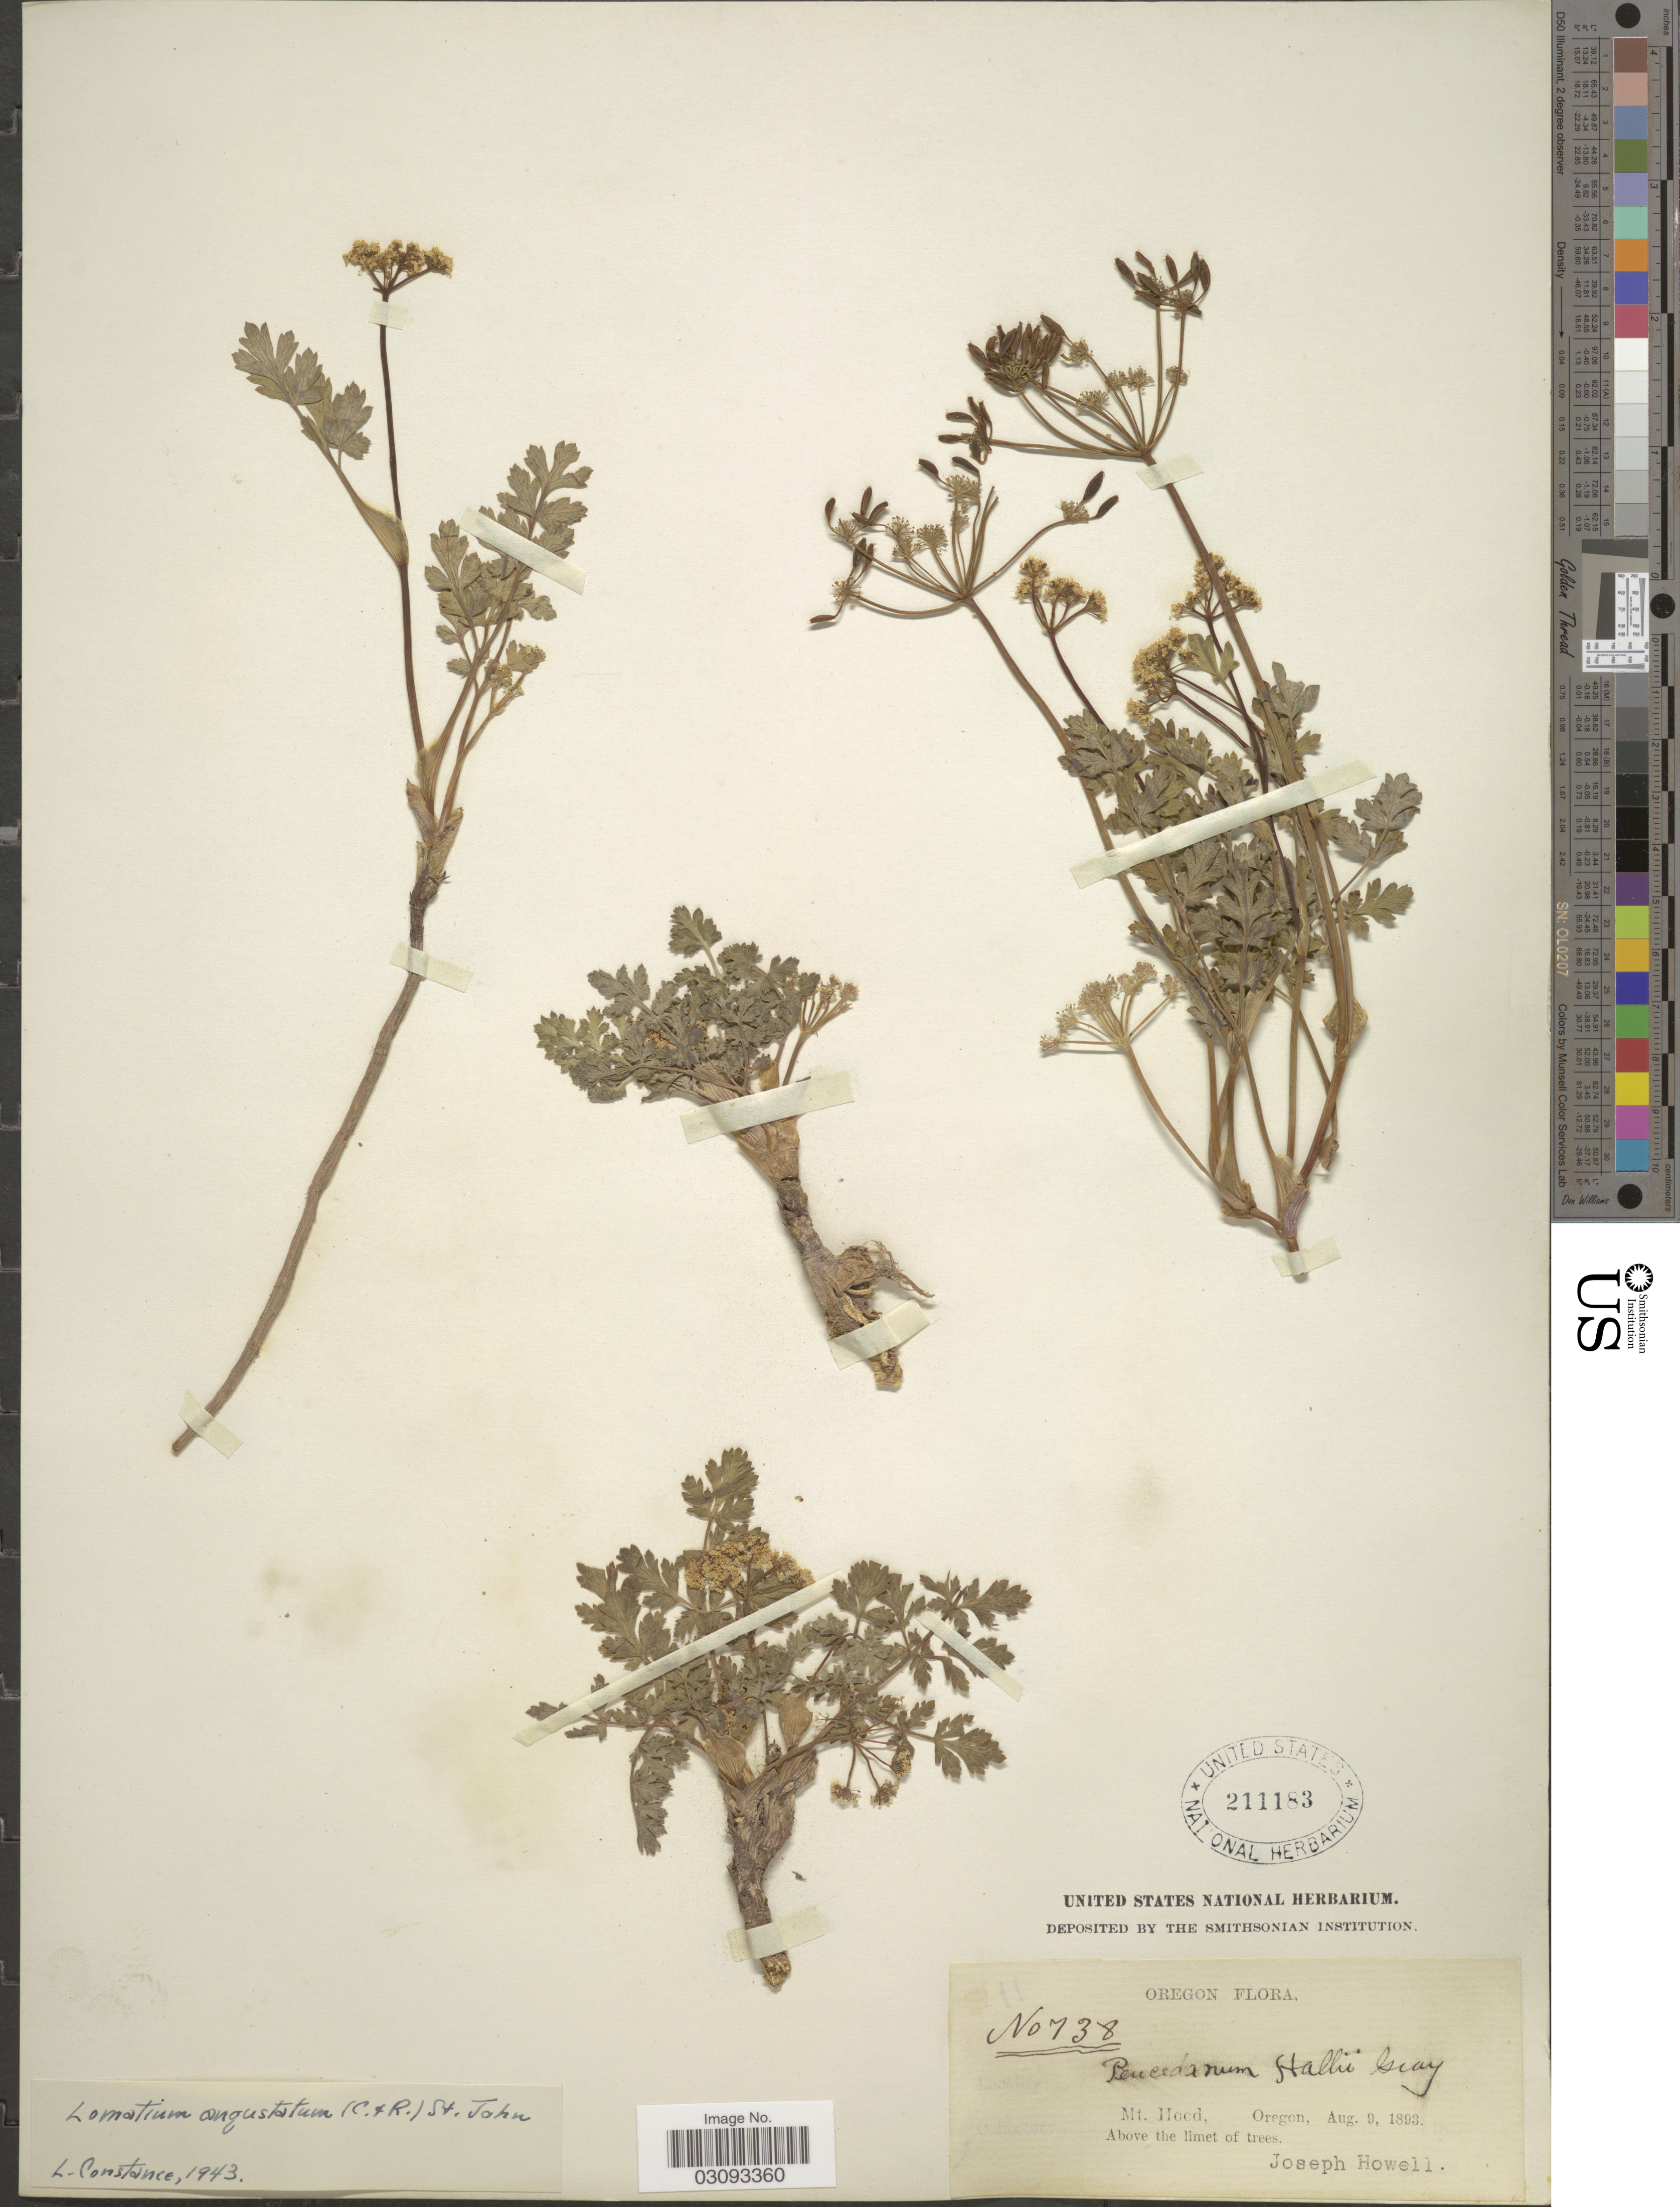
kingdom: Plantae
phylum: Tracheophyta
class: Magnoliopsida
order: Apiales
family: Apiaceae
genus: Lomatium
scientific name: Lomatium angustatum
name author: (J.M. Coult. & Rose) H. St. John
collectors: J. Howell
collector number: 738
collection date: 1893-08-09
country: United States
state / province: Oregon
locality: Mt. Hood.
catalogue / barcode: US 211183